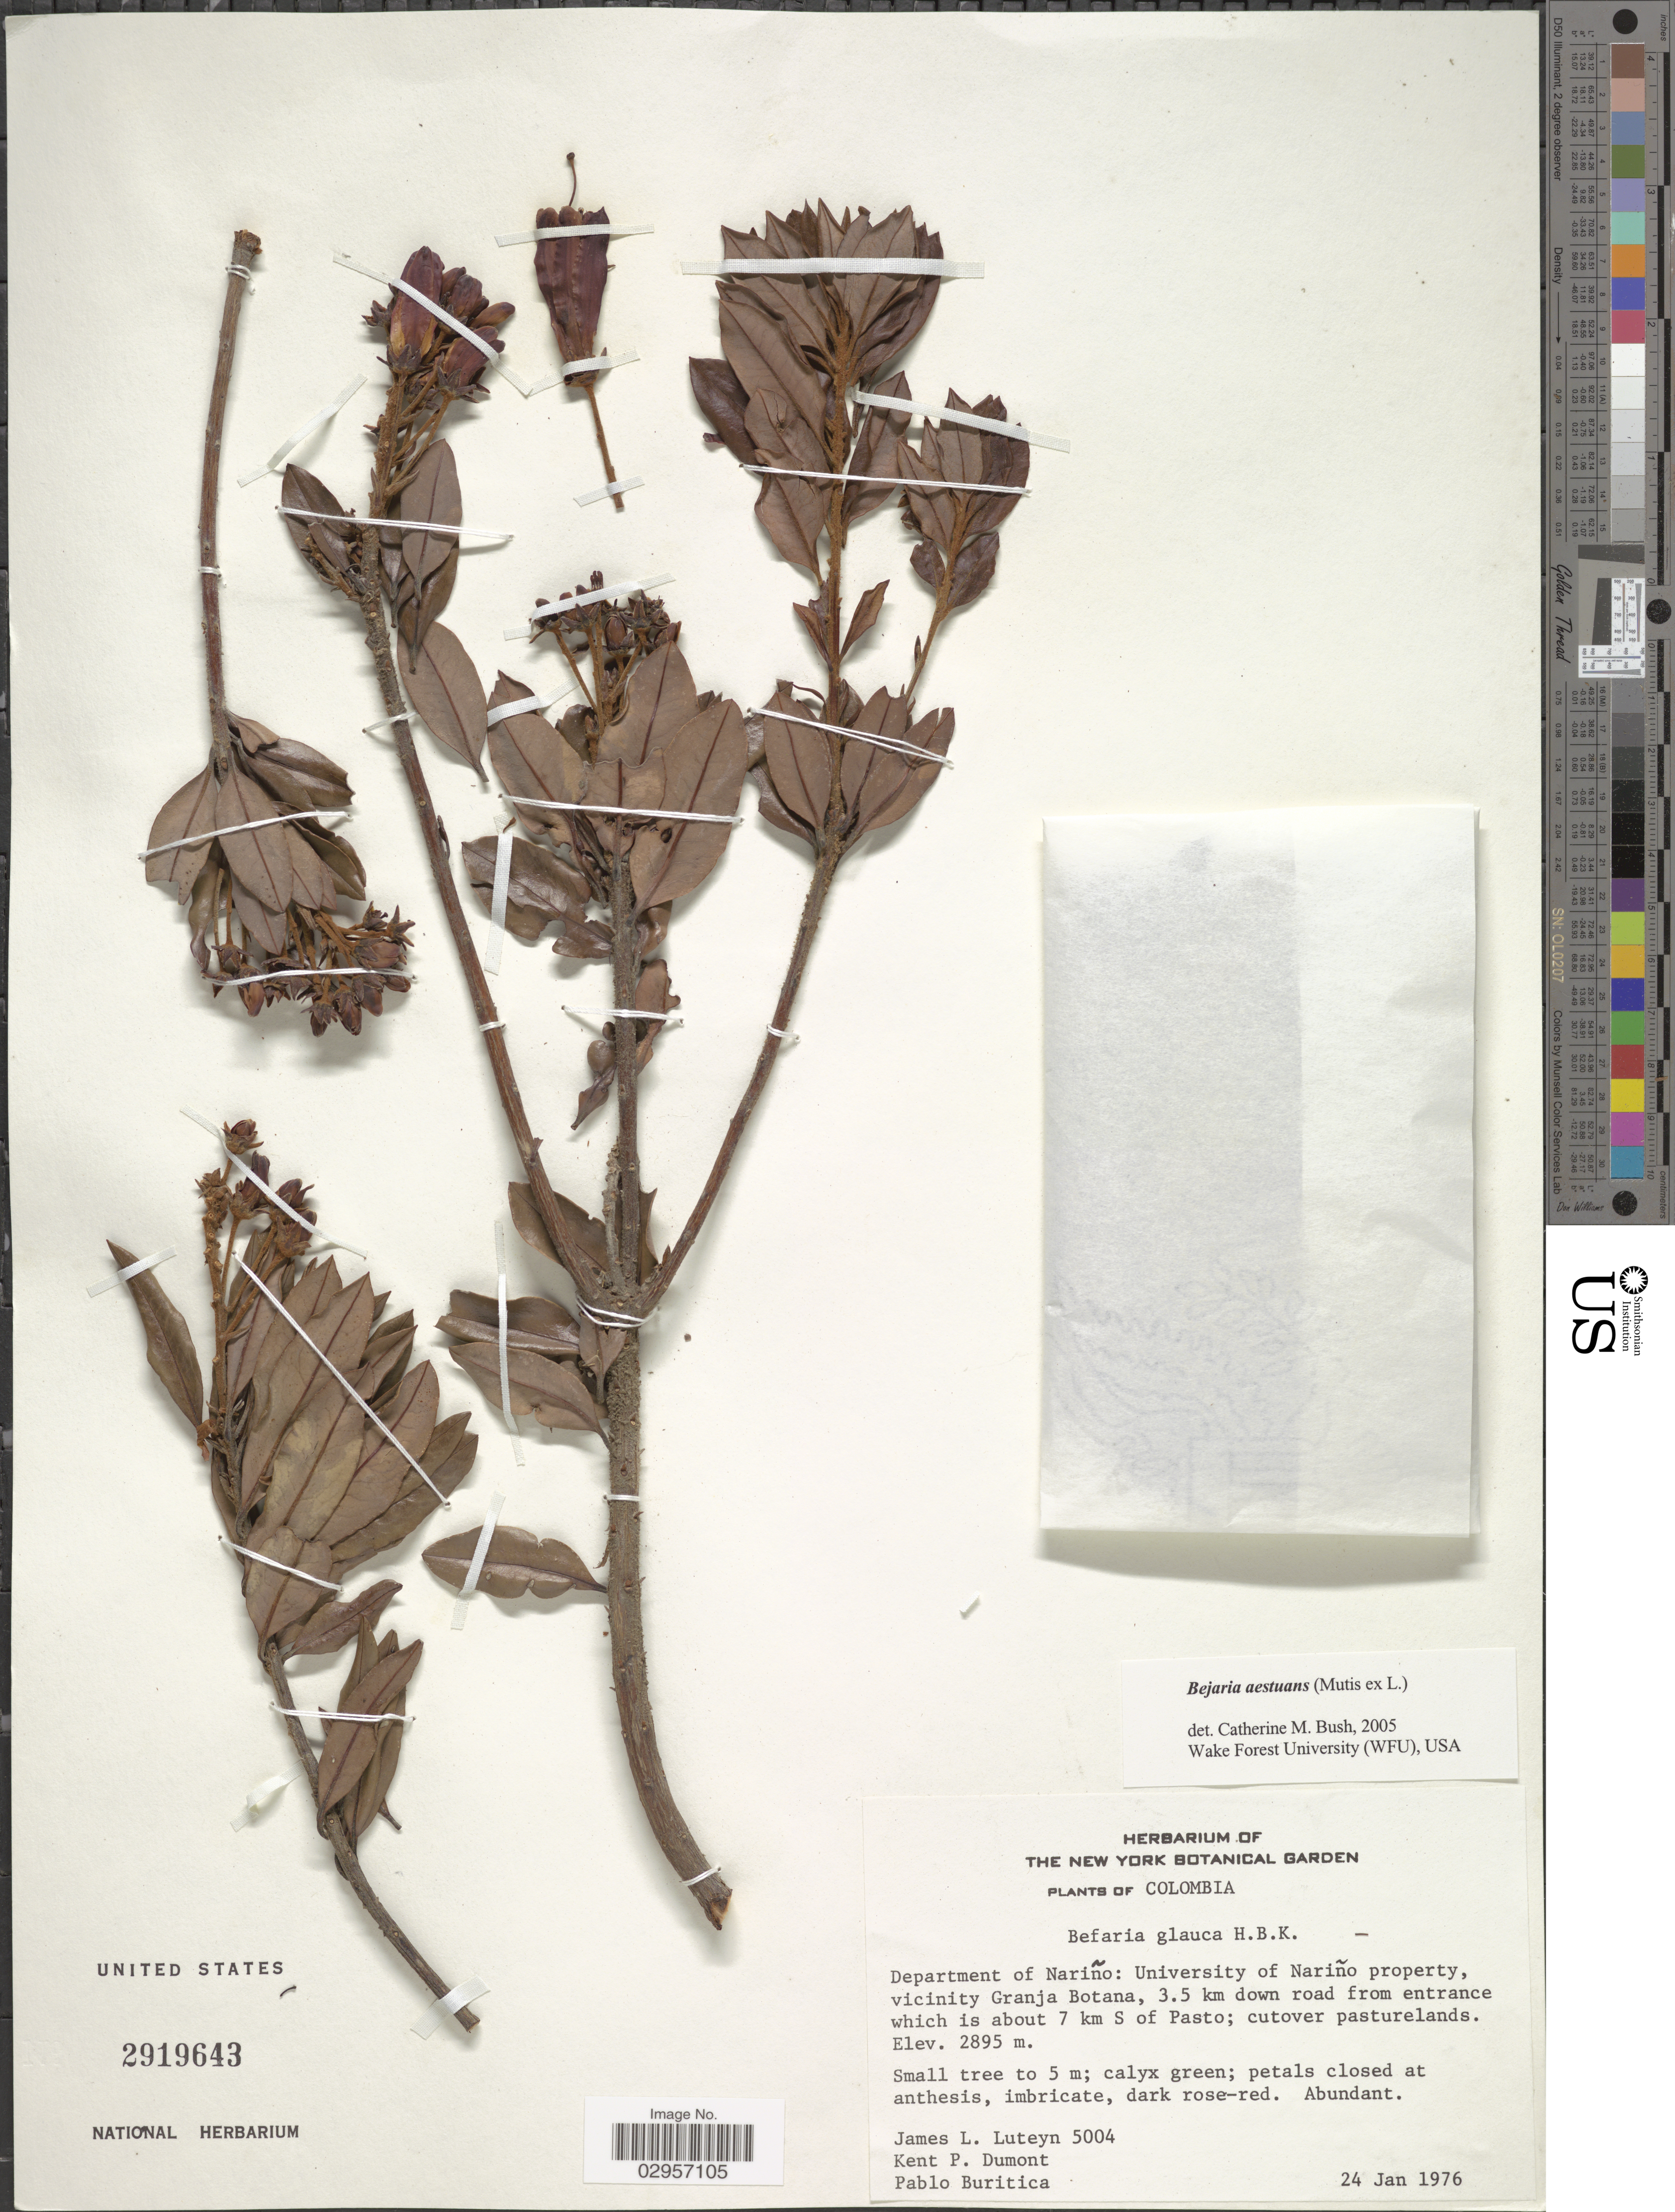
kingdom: Plantae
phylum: Tracheophyta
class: Magnoliopsida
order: Ericales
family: Ericaceae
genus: Befaria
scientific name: Befaria aestuans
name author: Mutis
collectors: J. L. Luteyn, K. P. Dumont & P. Buritica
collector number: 5004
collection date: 1976-01-24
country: Colombia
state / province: Nariño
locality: Department of Nariño: University of Nariño property, vicinity Granja Botana, 3.5 km down road from entrance which is about 7 km S of Pasto.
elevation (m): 2895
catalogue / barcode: US 2919643